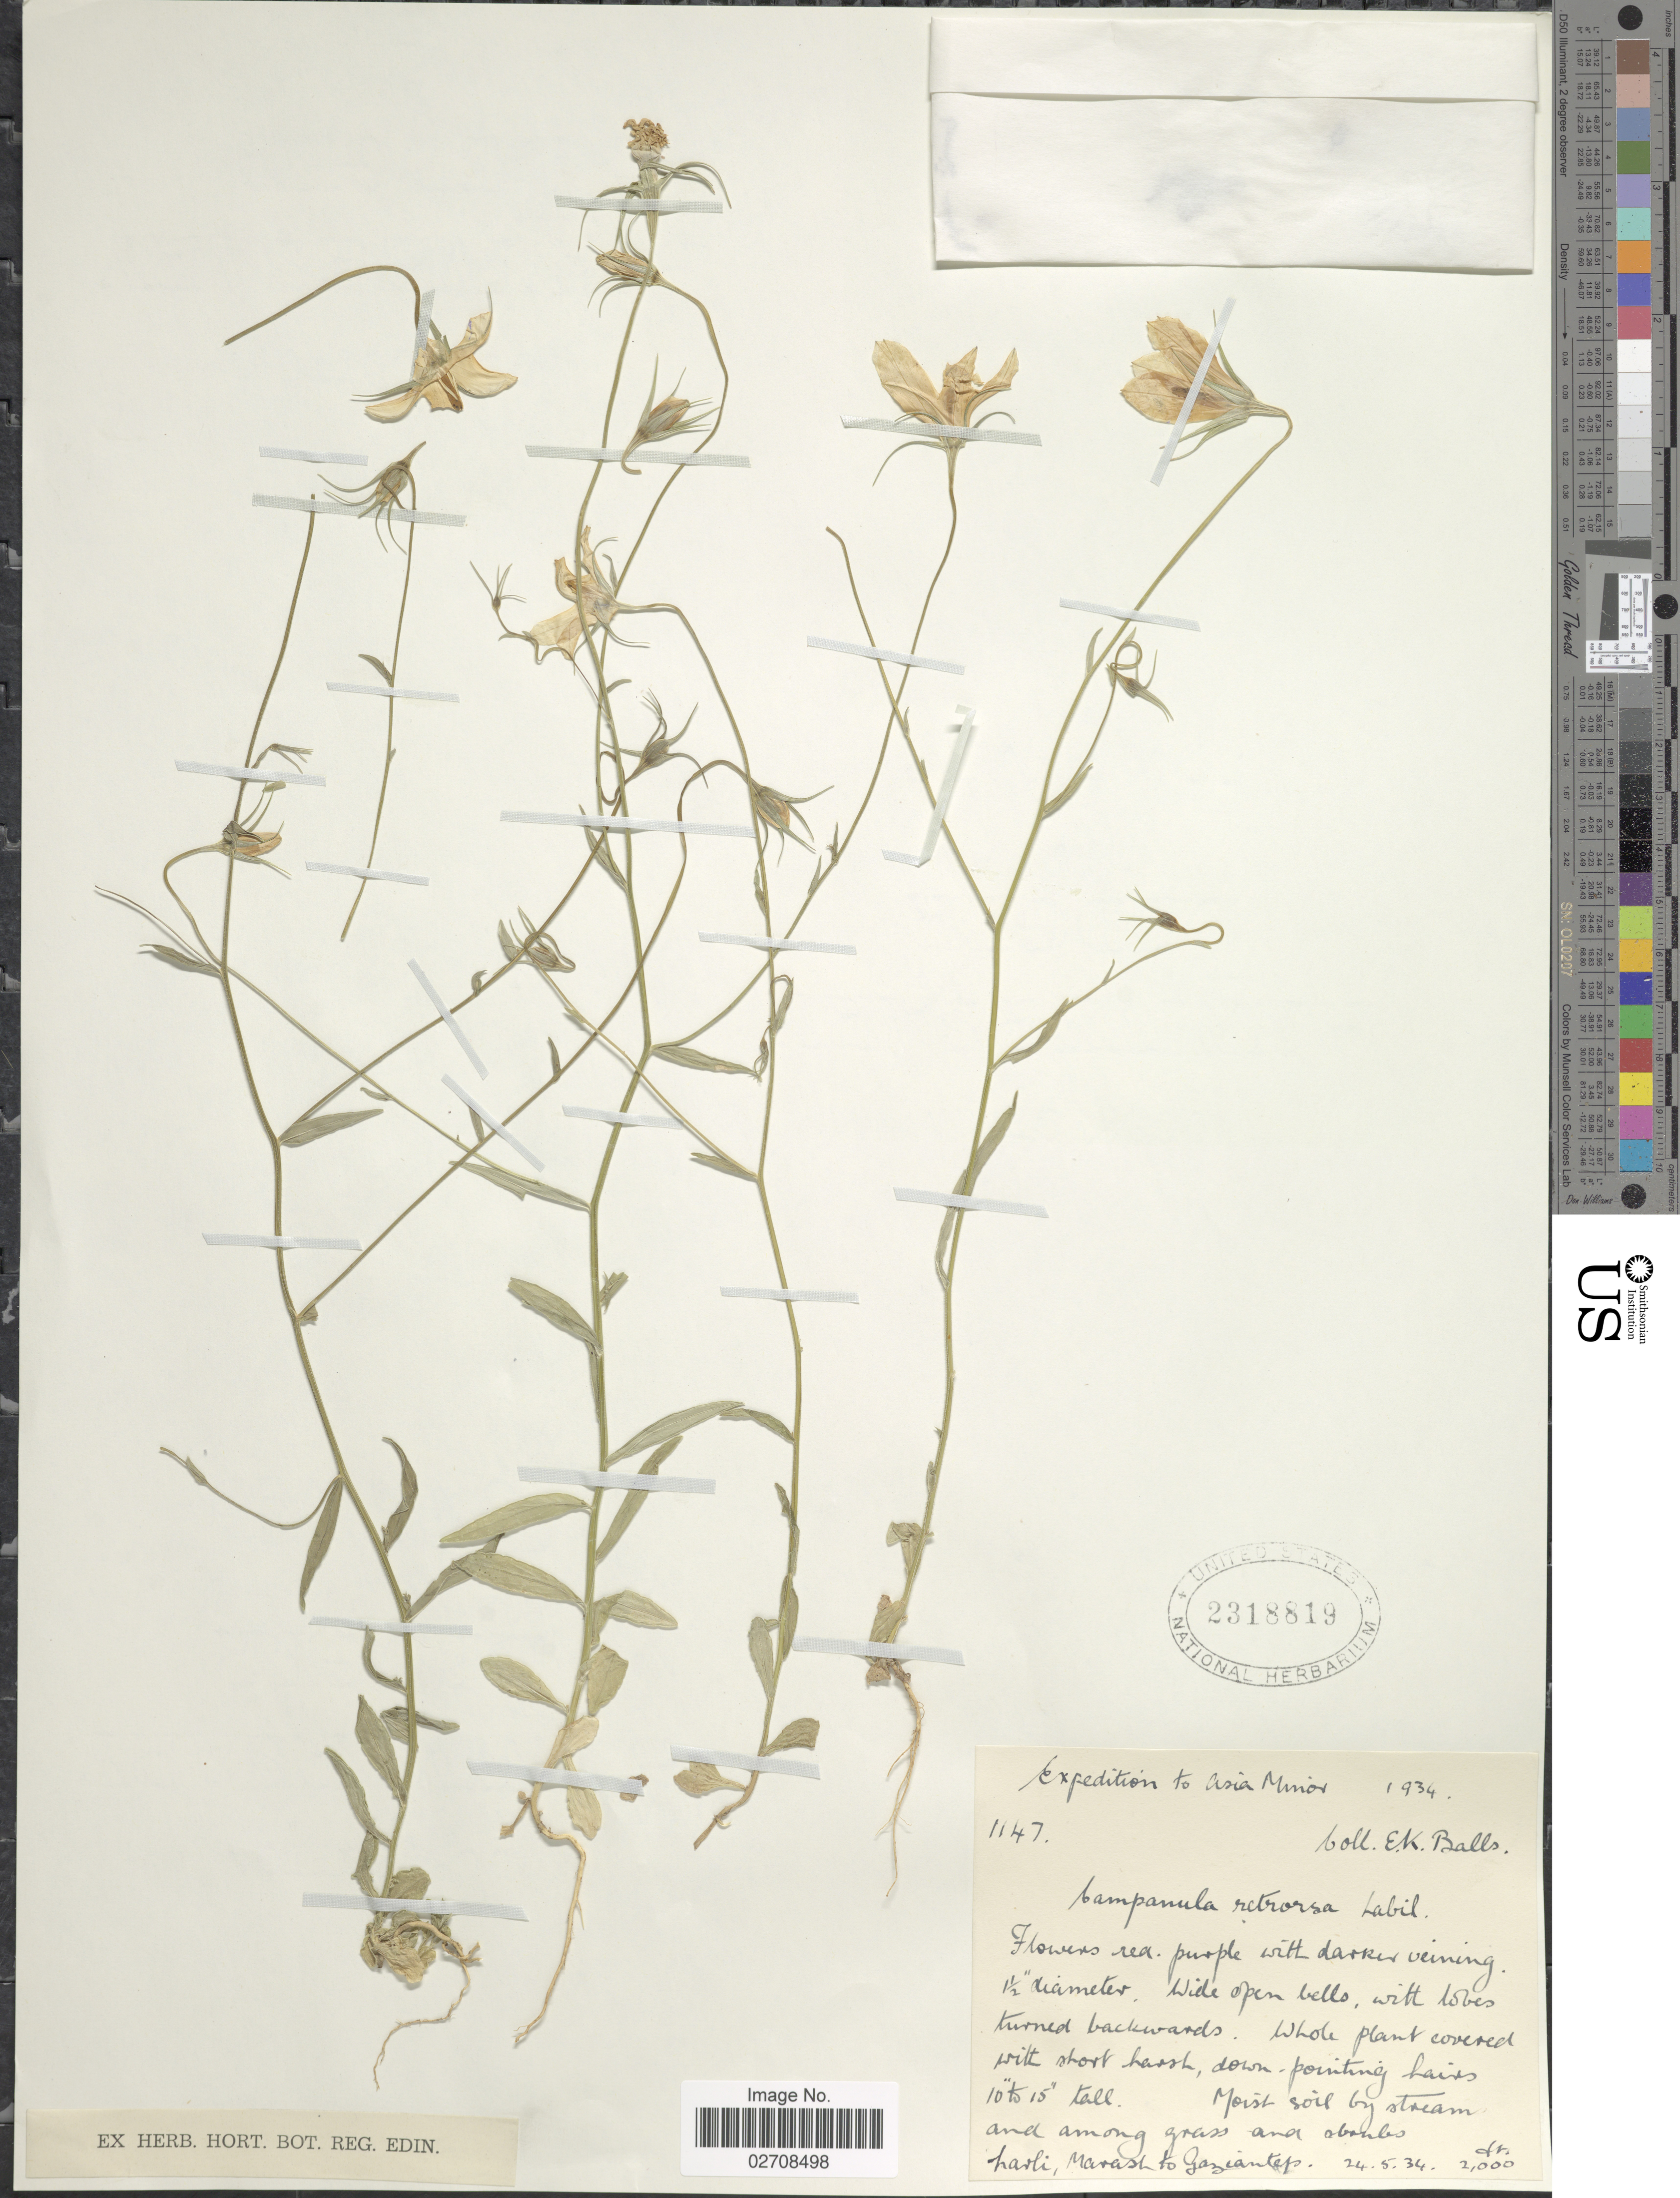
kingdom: Plantae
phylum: Tracheophyta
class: Magnoliopsida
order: Asterales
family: Campanulaceae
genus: Campanula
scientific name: Campanula retrorsa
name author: Labill.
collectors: E. K. Balls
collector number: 1147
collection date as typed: Transcribed d/m/y: 24/5/34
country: Turkey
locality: Asia Minor, Harli, Marash to Gaziantep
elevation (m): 610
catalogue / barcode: US 2318819